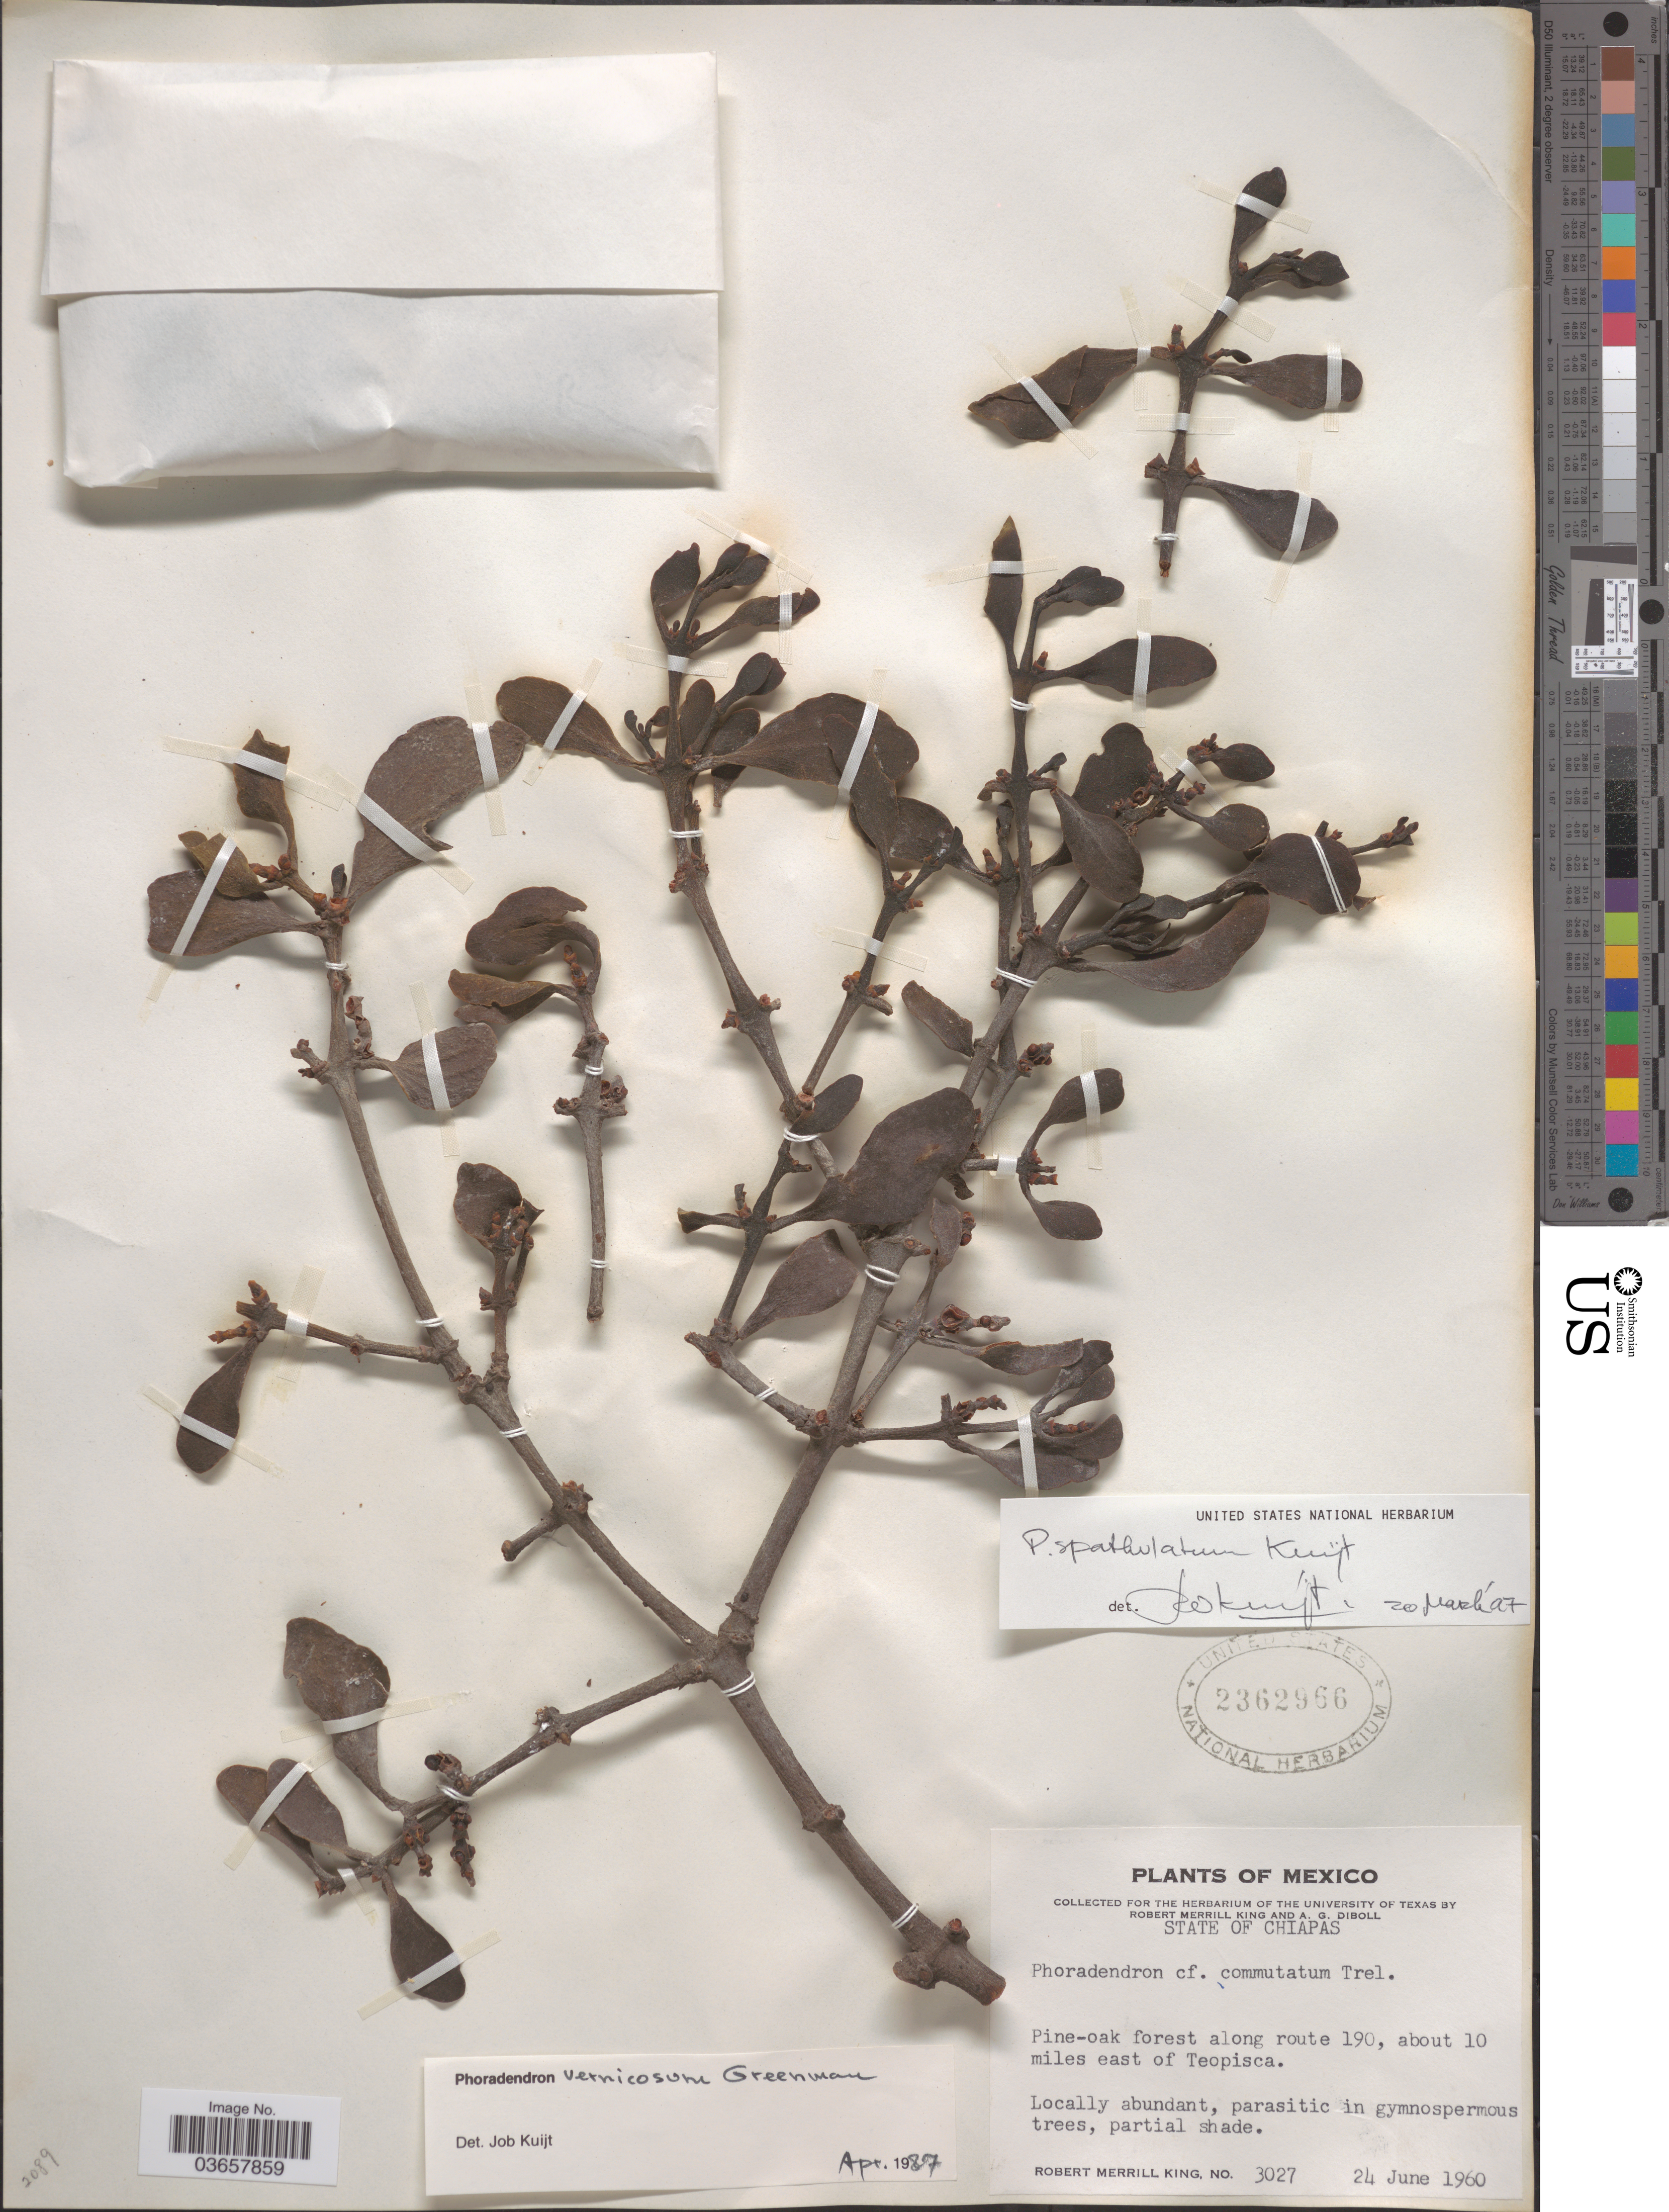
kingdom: Plantae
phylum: Tracheophyta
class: Magnoliopsida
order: Santalales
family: Viscaceae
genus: Phoradendron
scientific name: Phoradendron spathulatum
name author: Kuijt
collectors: R. M. King & A. Diboll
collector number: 3027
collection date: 1960-06-24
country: Mexico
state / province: Chiapas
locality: Pine-oak forest along route 190, about 10 miles east of Teopisca.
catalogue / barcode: US 2362966